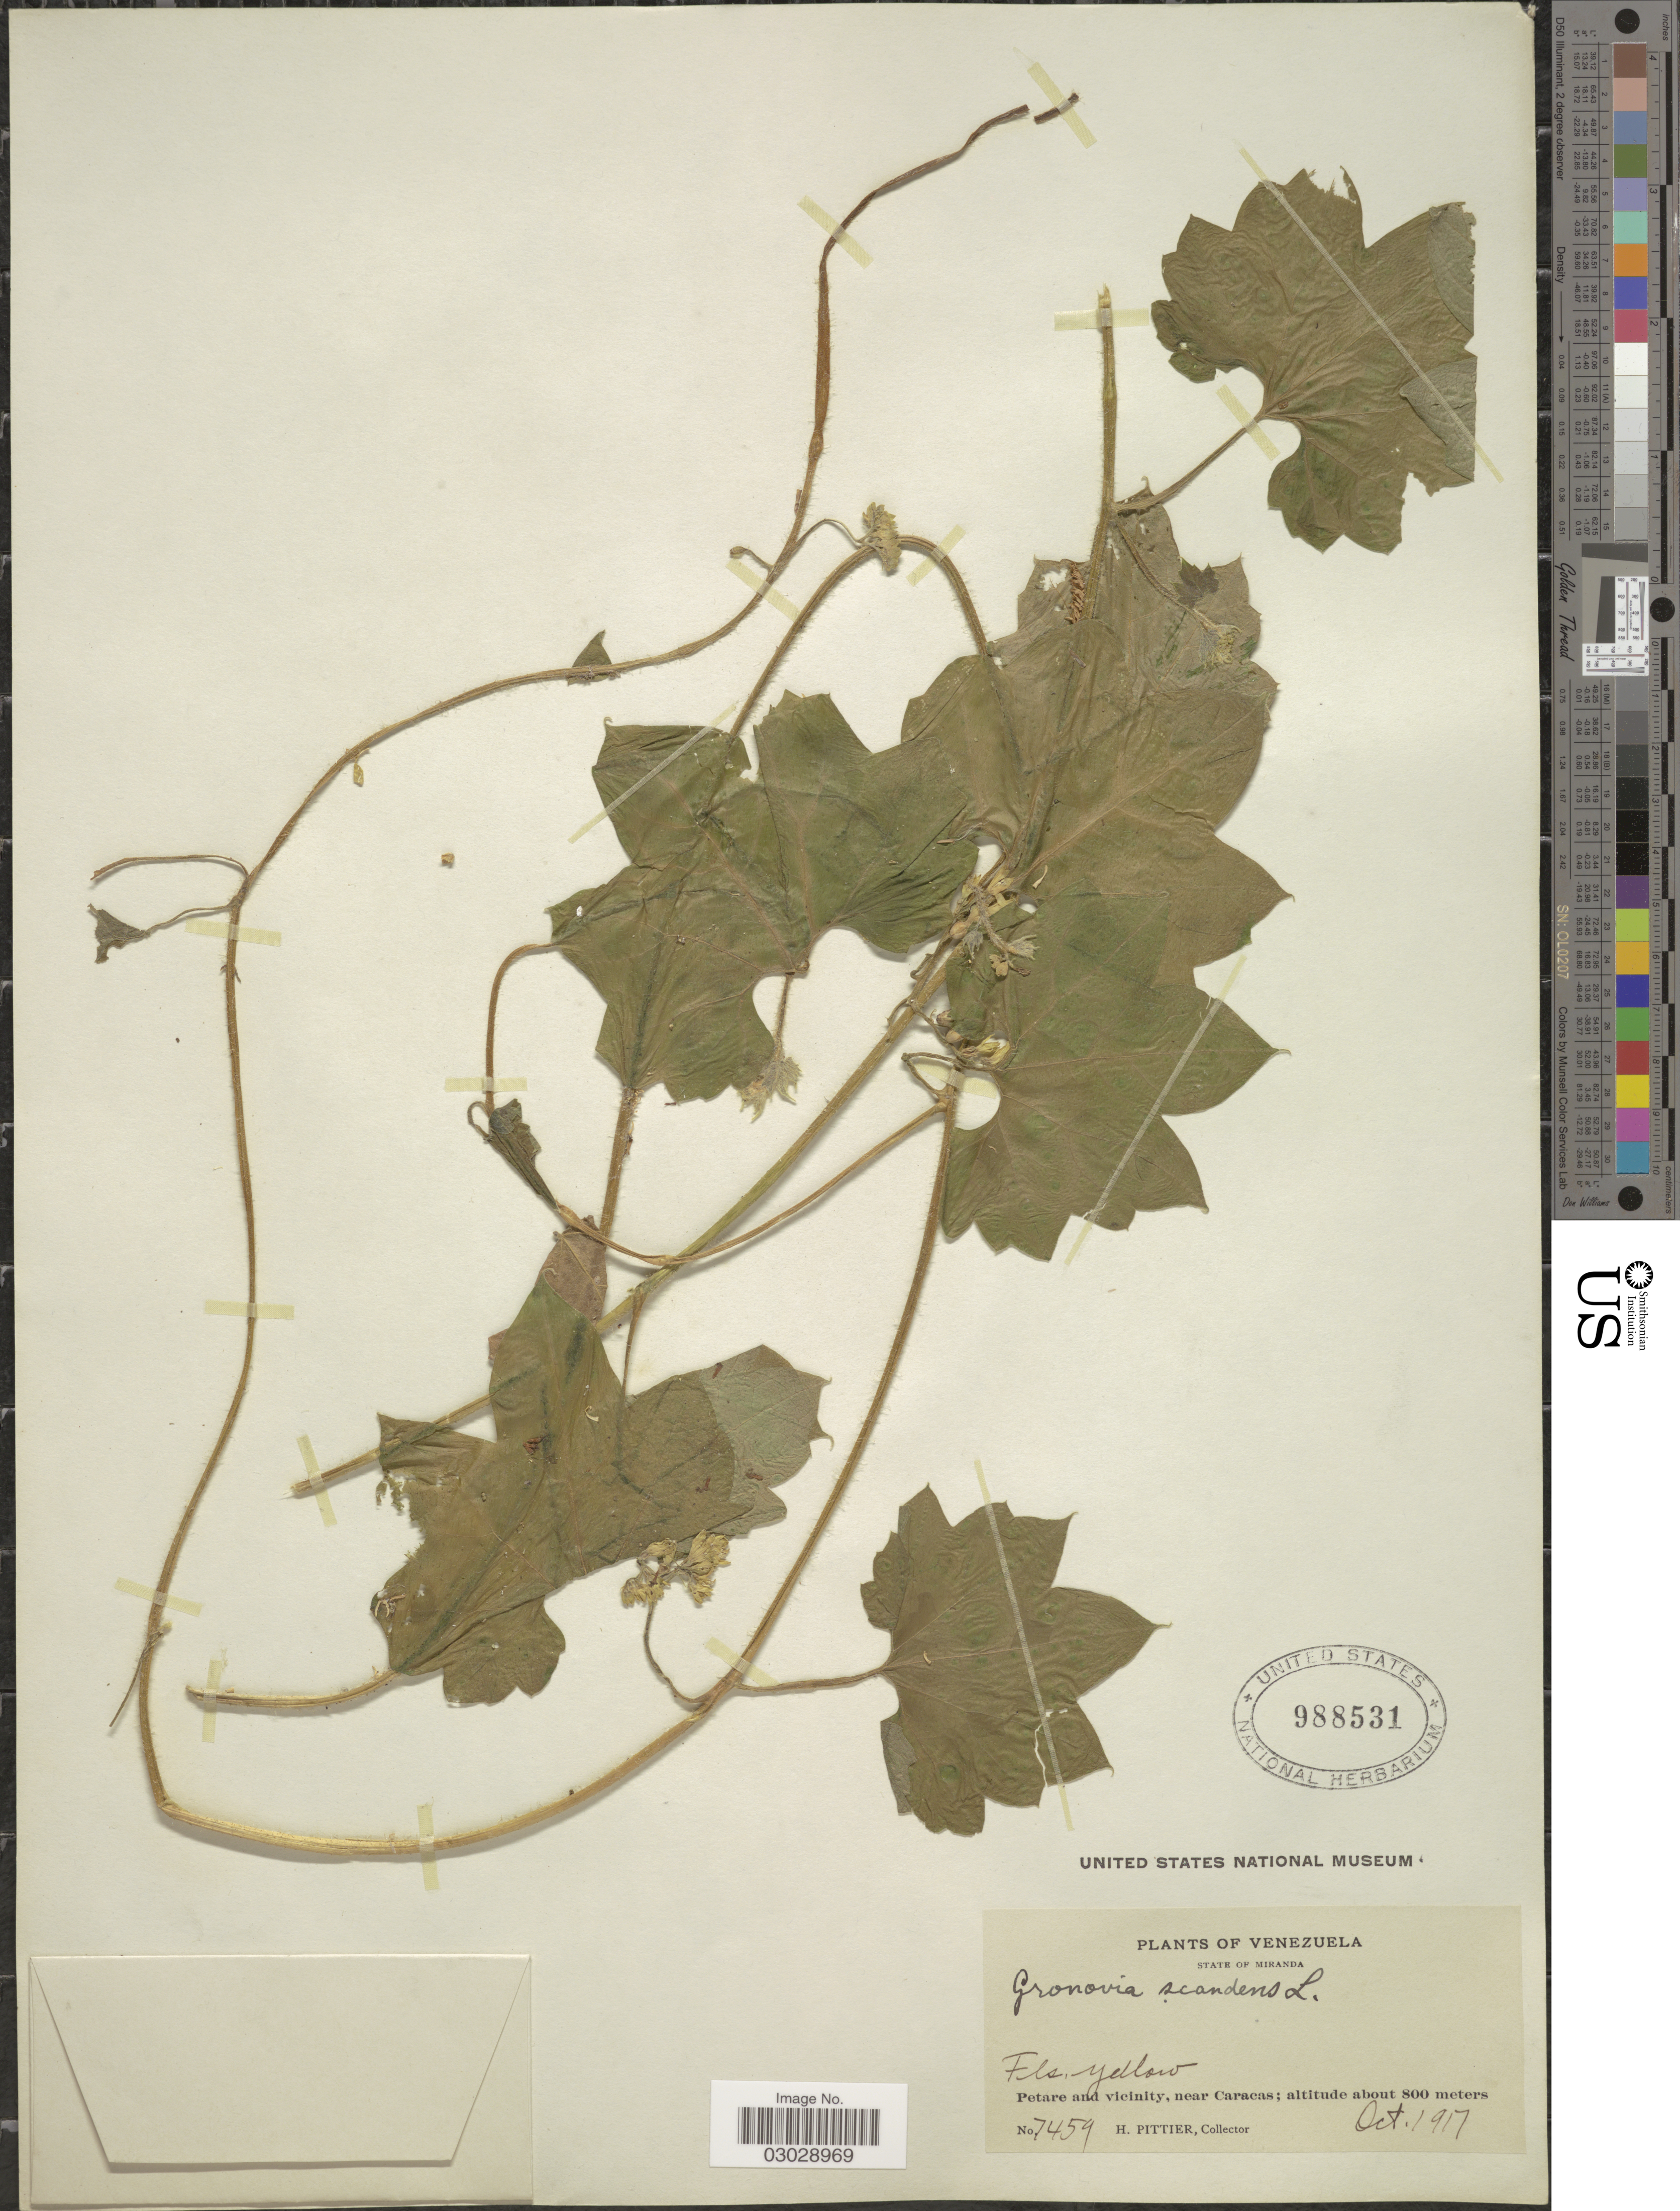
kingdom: Plantae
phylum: Tracheophyta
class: Magnoliopsida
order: Cornales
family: Loasaceae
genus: Gronovia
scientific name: Gronovia scandens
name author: L.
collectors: H. F. Pittier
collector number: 7459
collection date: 1917-10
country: Venezuela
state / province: Miranda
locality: Petare and vicinity, near Caracas.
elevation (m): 800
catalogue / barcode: US 988531